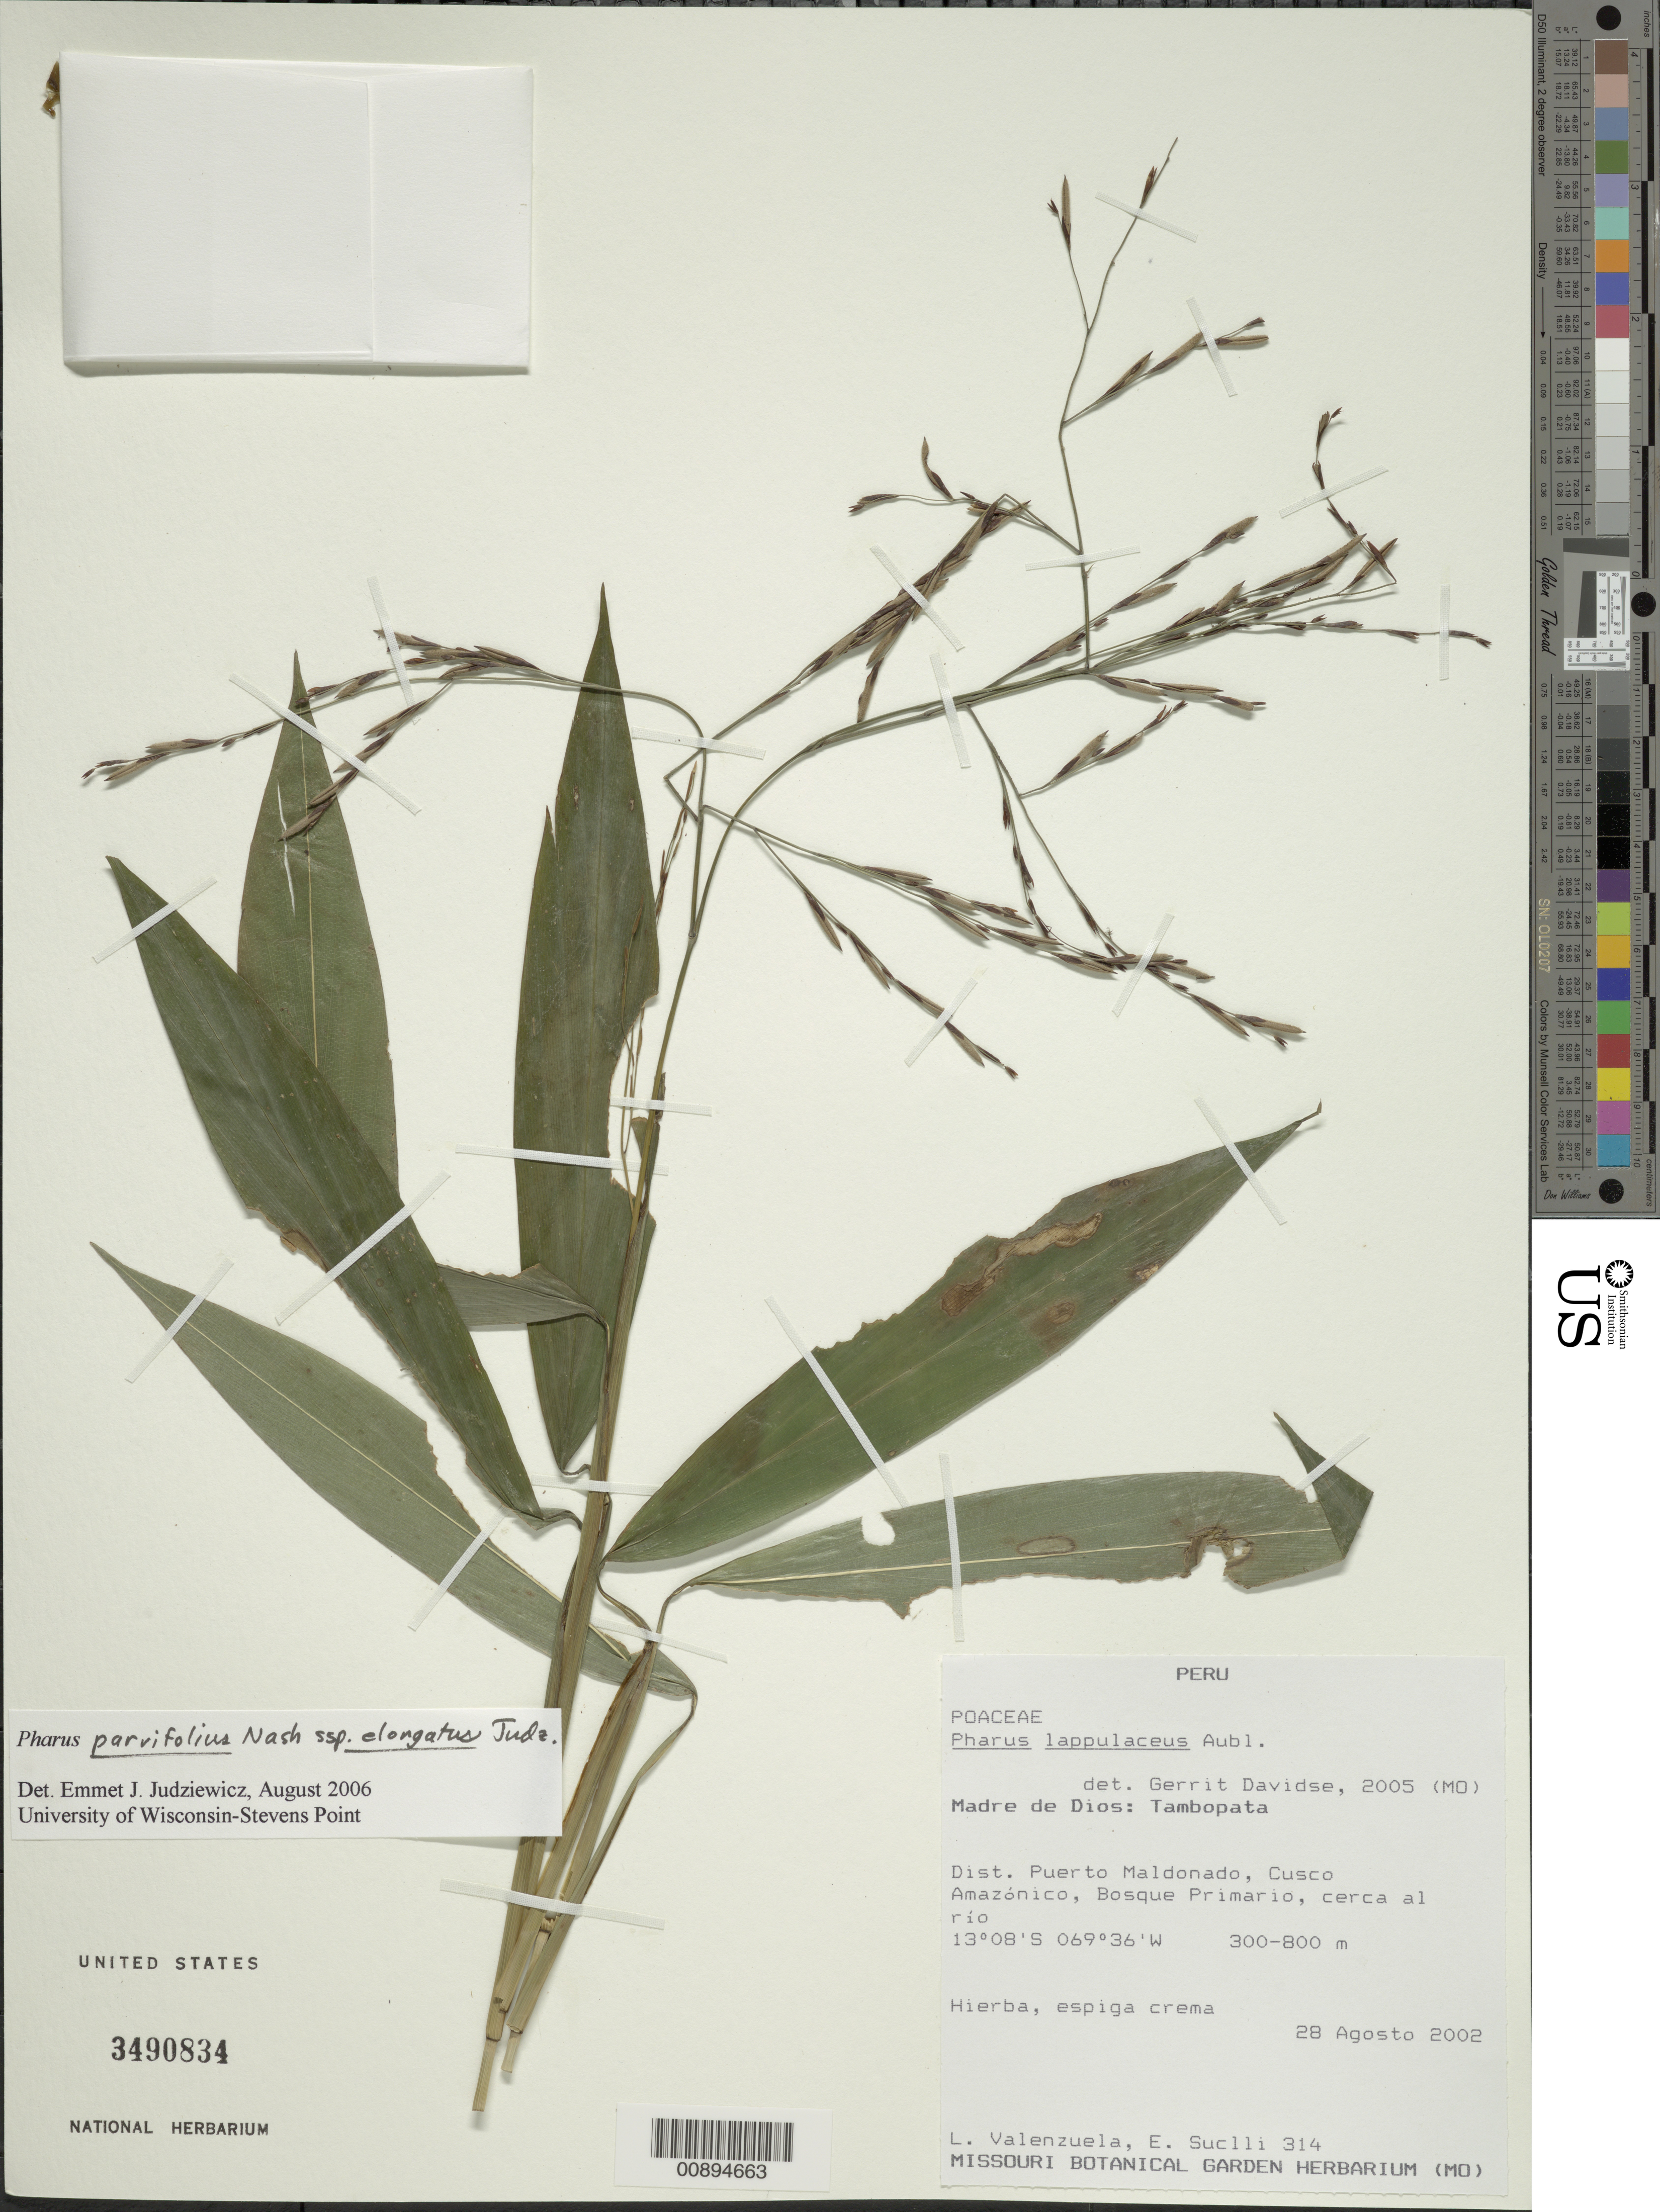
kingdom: Plantae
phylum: Tracheophyta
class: Liliopsida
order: Poales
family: Poaceae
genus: Pharus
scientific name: Pharus parvifolius subsp. elongatus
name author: Judz.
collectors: L. Valenzuela & E. Suclli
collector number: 314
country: Peru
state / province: Madre de Dios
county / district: Tambopata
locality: Puerto Maldonado, Cusco, Amazonico.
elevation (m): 300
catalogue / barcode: US 3490834